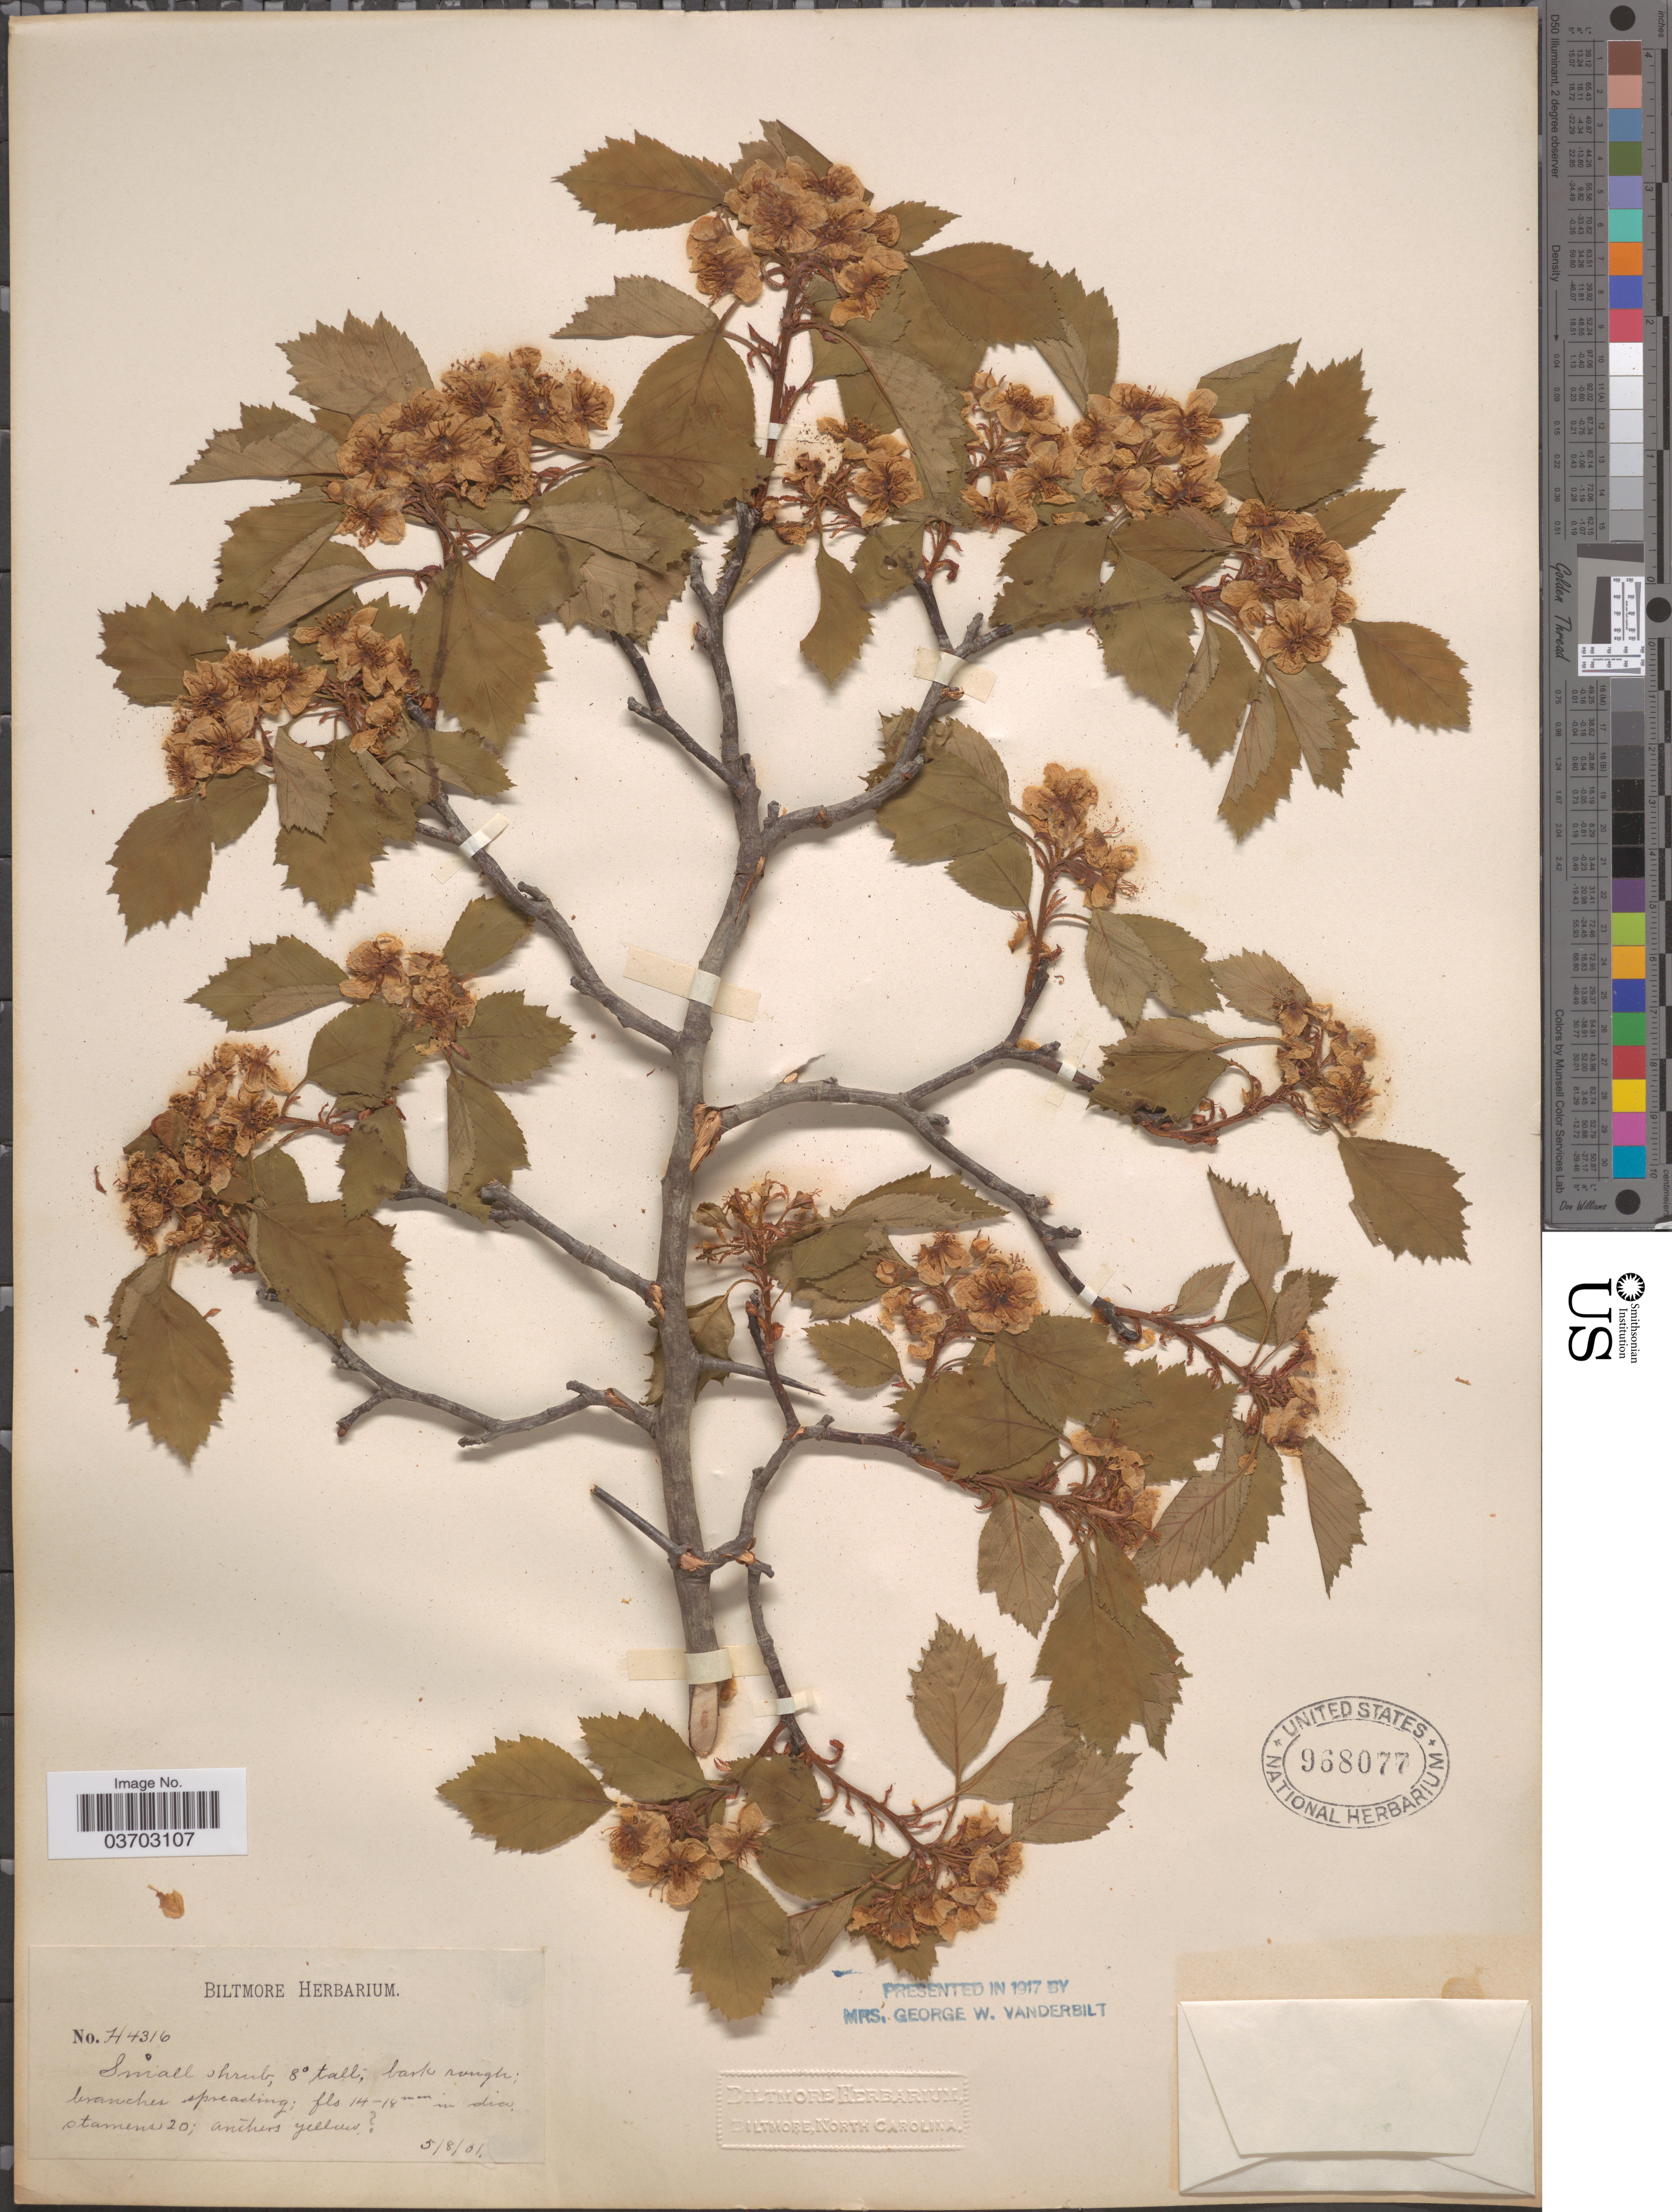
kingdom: Plantae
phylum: Tracheophyta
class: Magnoliopsida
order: Rosales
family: Rosaceae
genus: Crataegus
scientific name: Crataegus sp.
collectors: ex herb. Biltmore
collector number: H4316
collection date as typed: Transcribed d/m/y: 8/5/1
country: United States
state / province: North Carolina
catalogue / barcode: US 968077